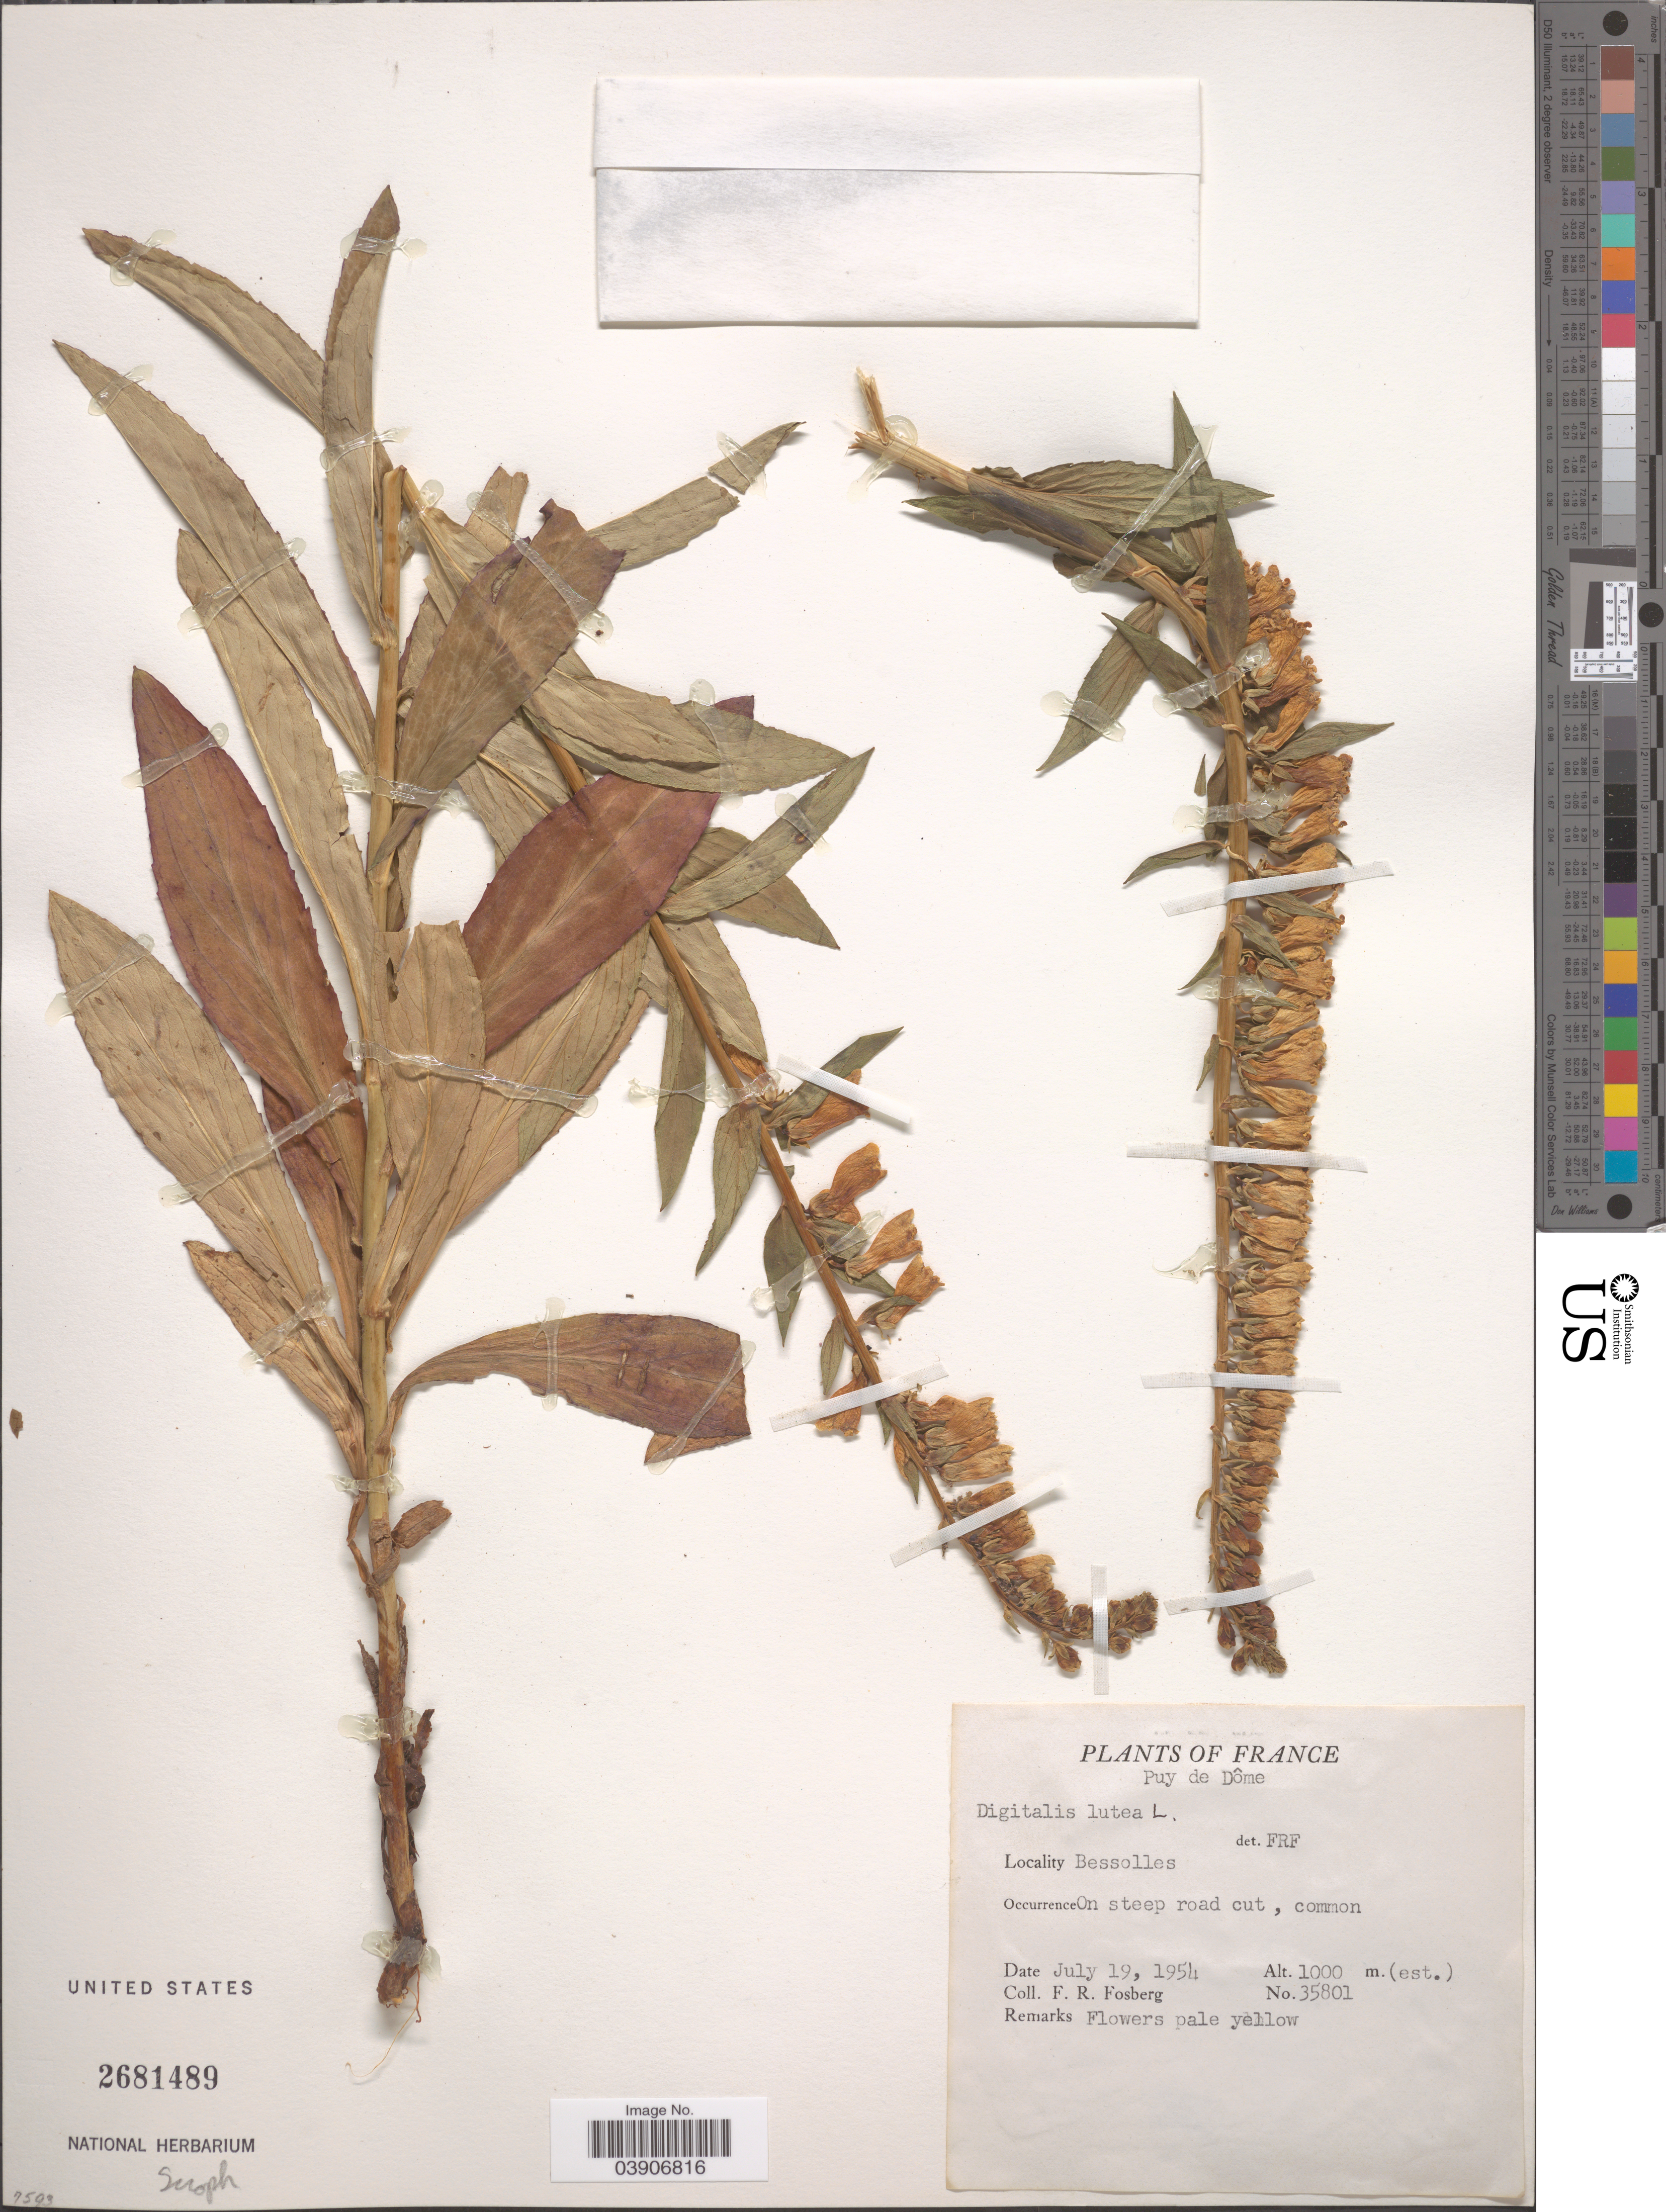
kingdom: Plantae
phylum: Tracheophyta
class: Magnoliopsida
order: Lamiales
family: Plantaginaceae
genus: Digitalis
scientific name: Digitalis lutea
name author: L.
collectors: F. R. Fosberg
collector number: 35801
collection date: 1954-07-19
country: France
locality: Puy de Dôme. Bessolles. On steep road cut.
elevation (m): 1000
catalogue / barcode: US 2681489